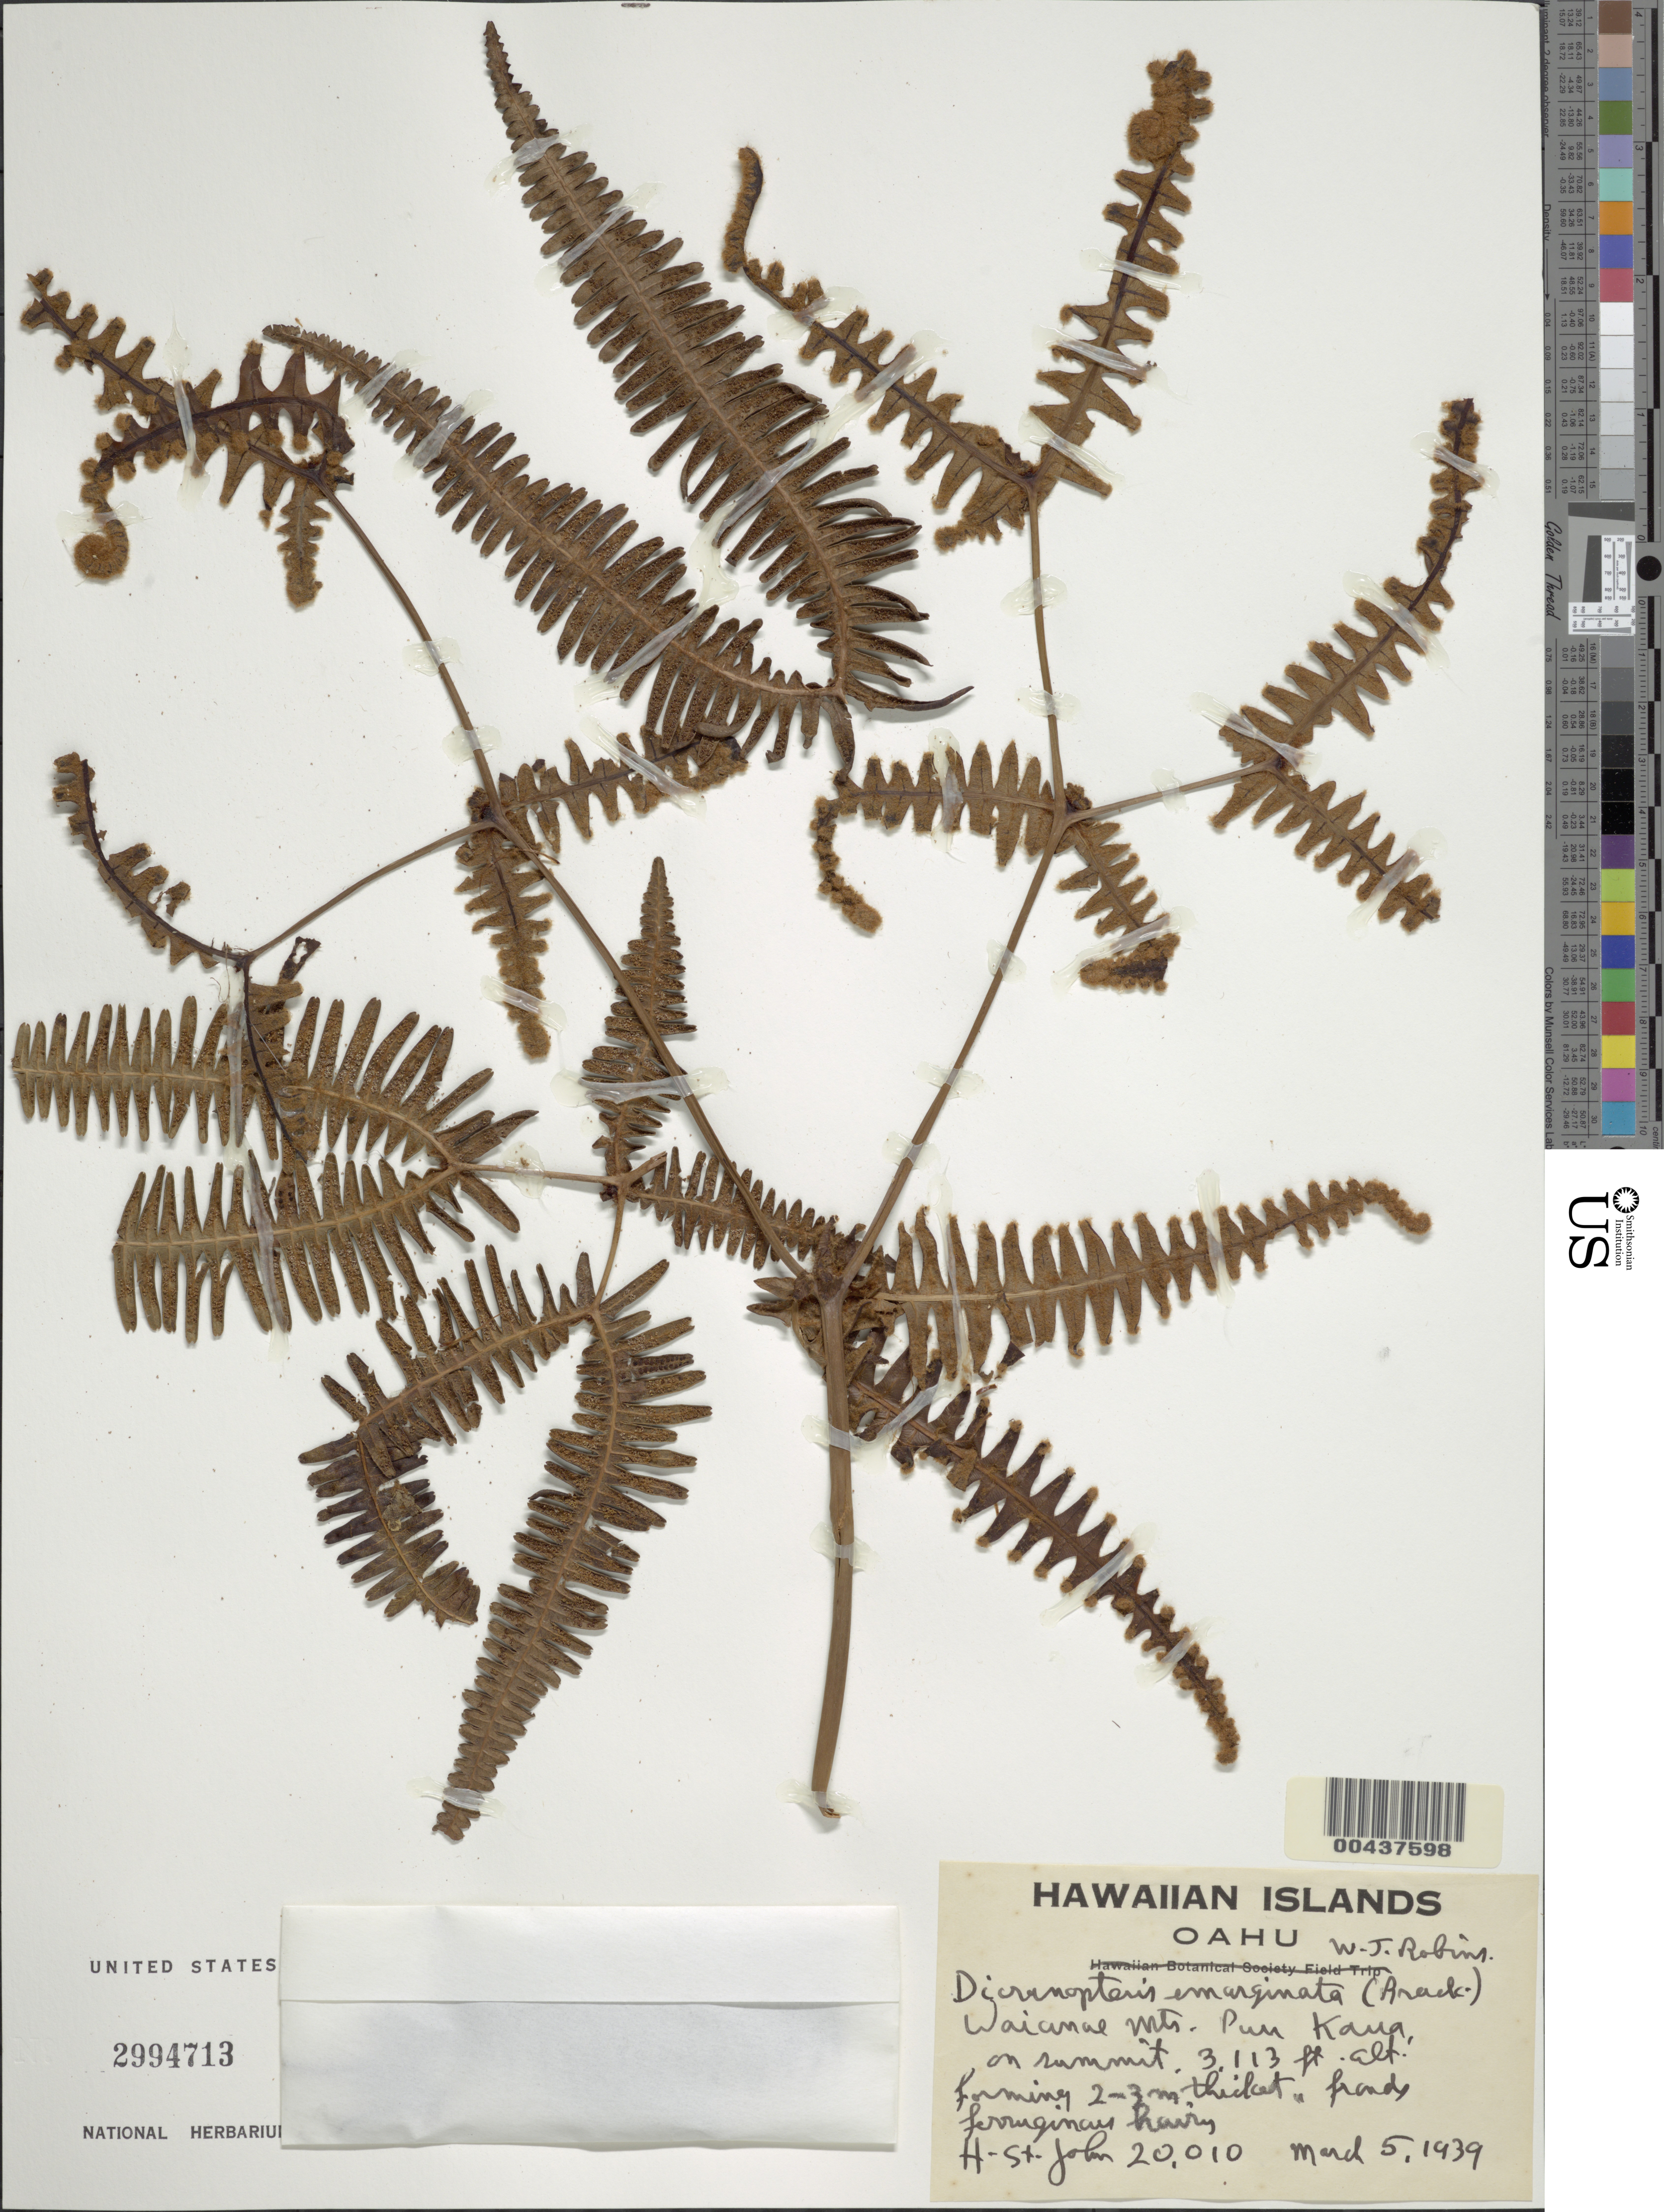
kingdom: Plantae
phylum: Tracheophyta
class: Polypodiopsida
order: Gleicheniales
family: Gleicheniaceae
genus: Dicranopteris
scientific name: Dicranopteris linearis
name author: (Burm. f.) Underw.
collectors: H. St. John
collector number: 20010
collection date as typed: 5 Mar 1939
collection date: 1939-03-05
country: United States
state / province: Hawaii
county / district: Honolulu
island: Oahu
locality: Waianae Mts. Puu Kaua, on summit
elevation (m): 949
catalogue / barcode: US 2994713